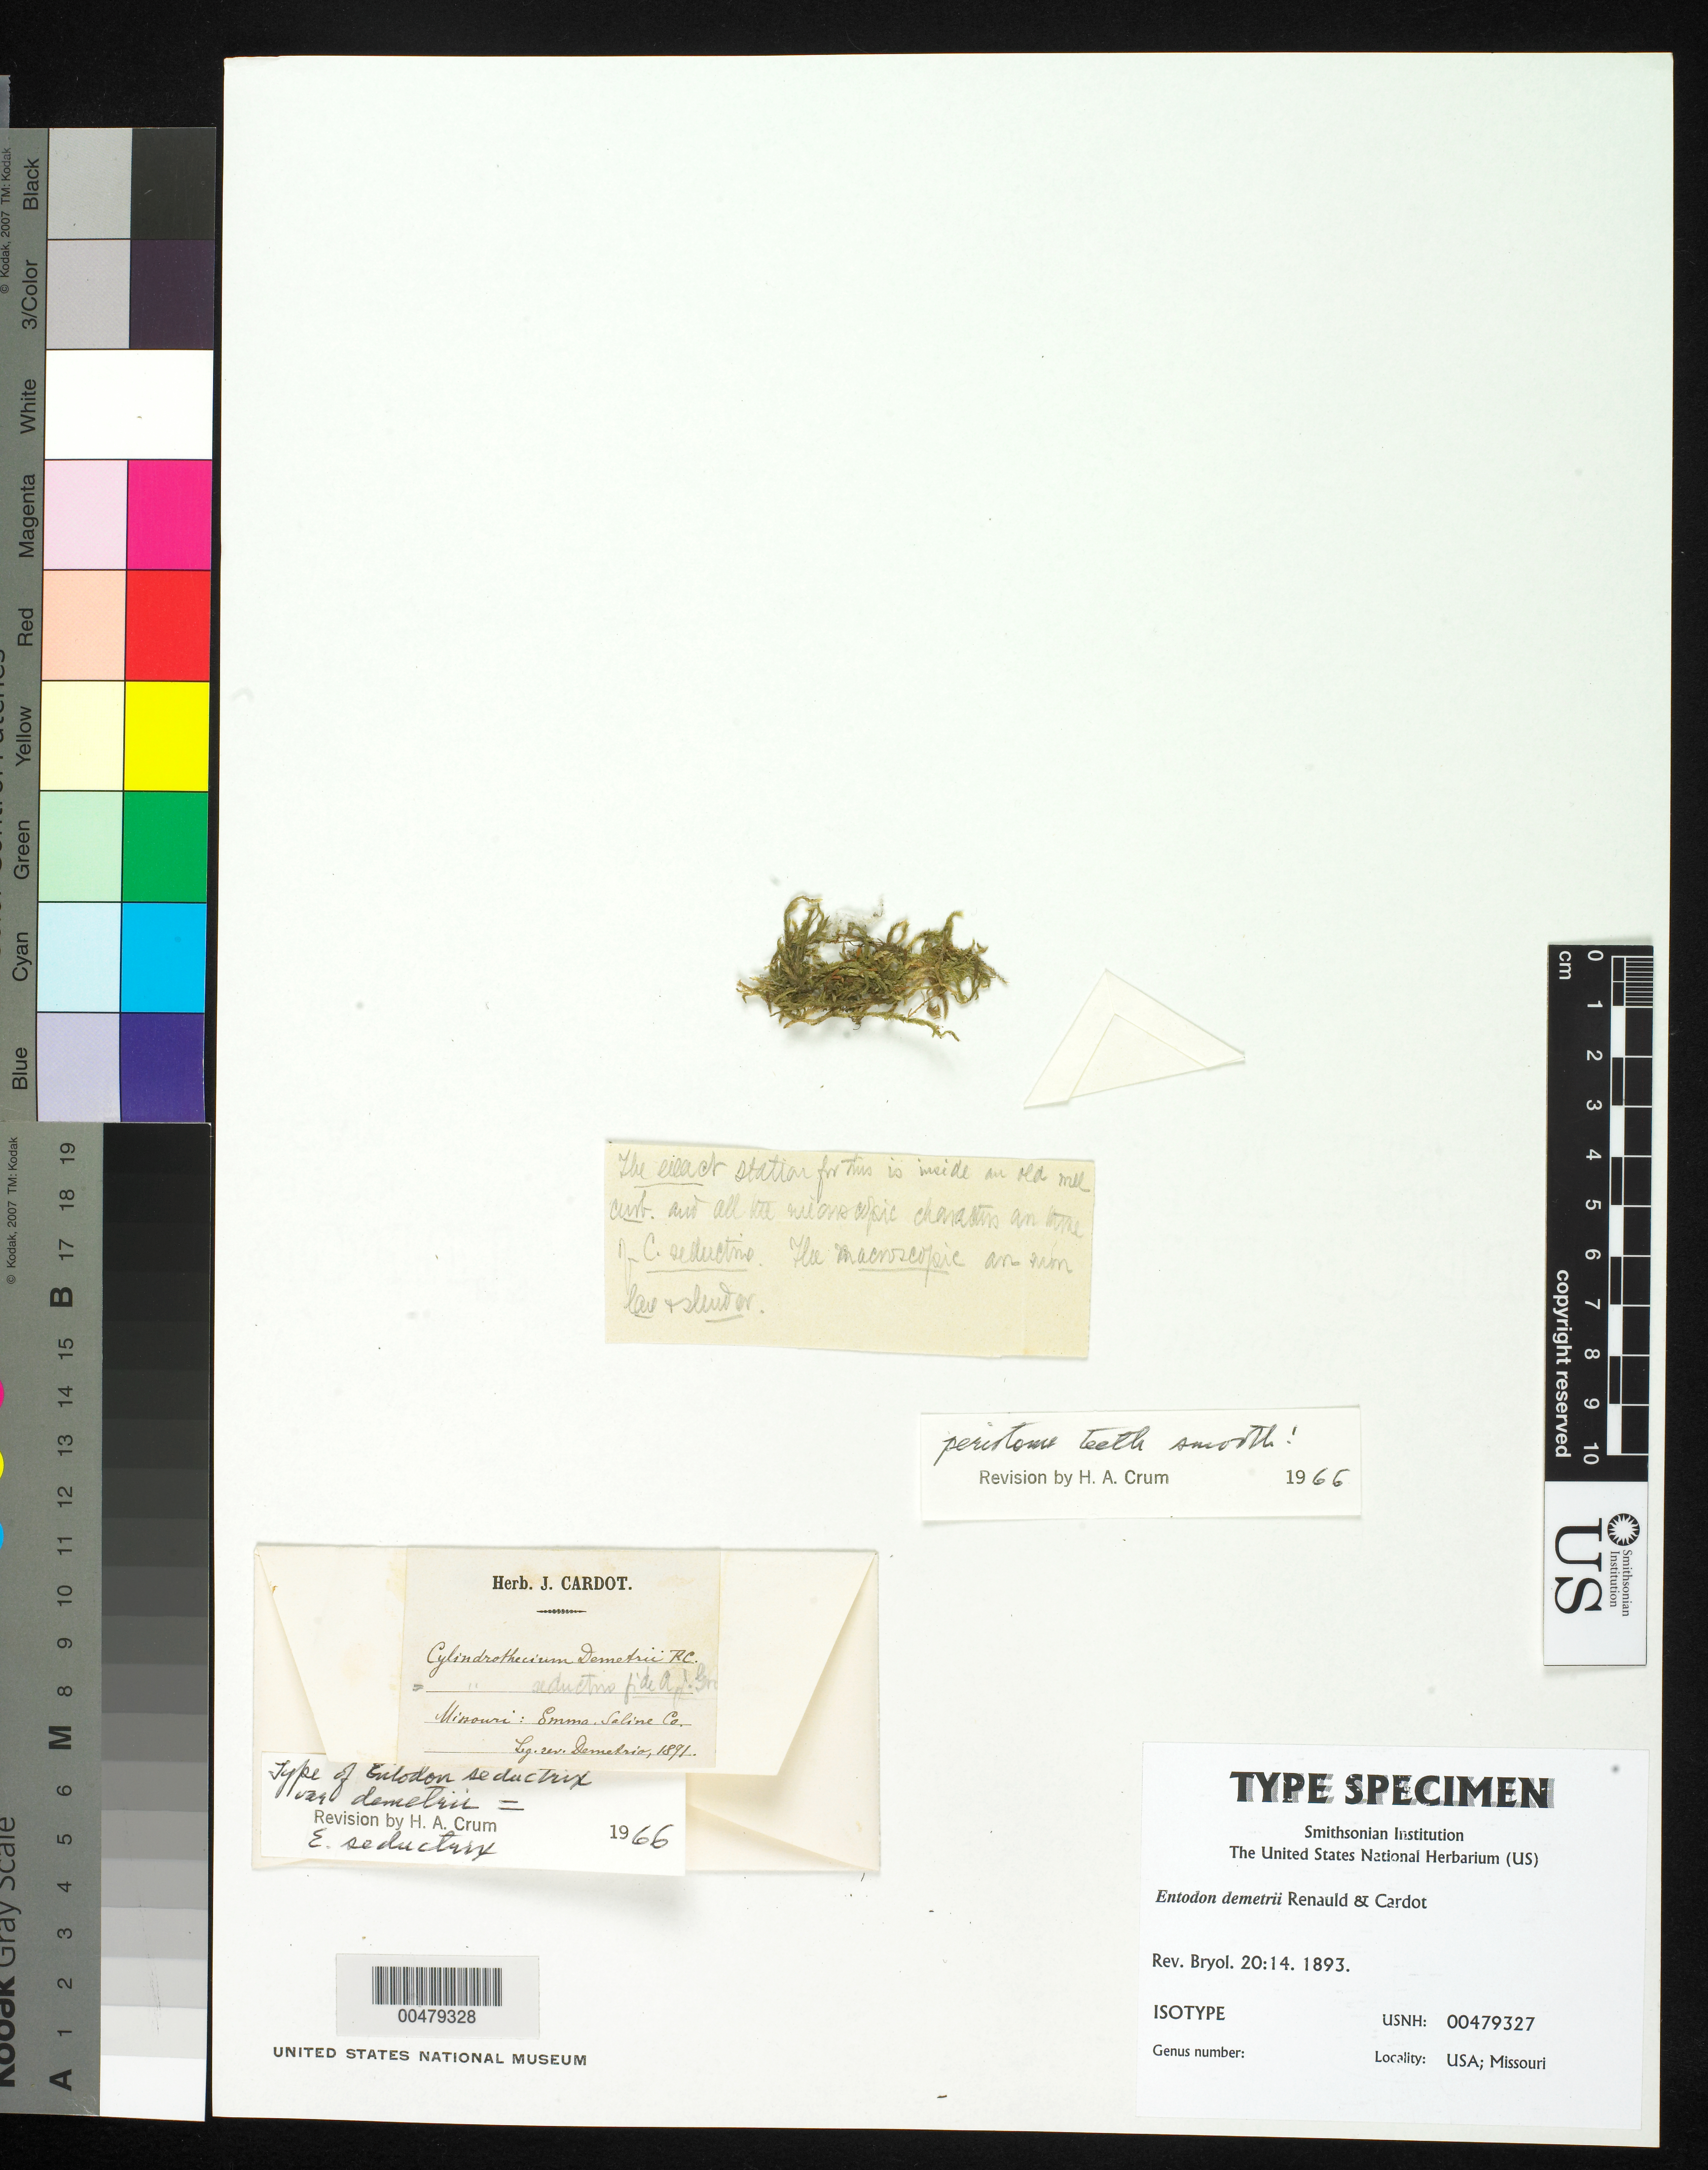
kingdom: Plantae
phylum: Bryophyta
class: Bryopsida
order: Hypnales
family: Entodontaceae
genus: Entodon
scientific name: Entodon demetrii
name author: Renauld & Cardot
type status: Isotype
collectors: R. Demetrio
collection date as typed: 1891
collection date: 1891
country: United States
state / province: Missouri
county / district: Saline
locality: Emma.